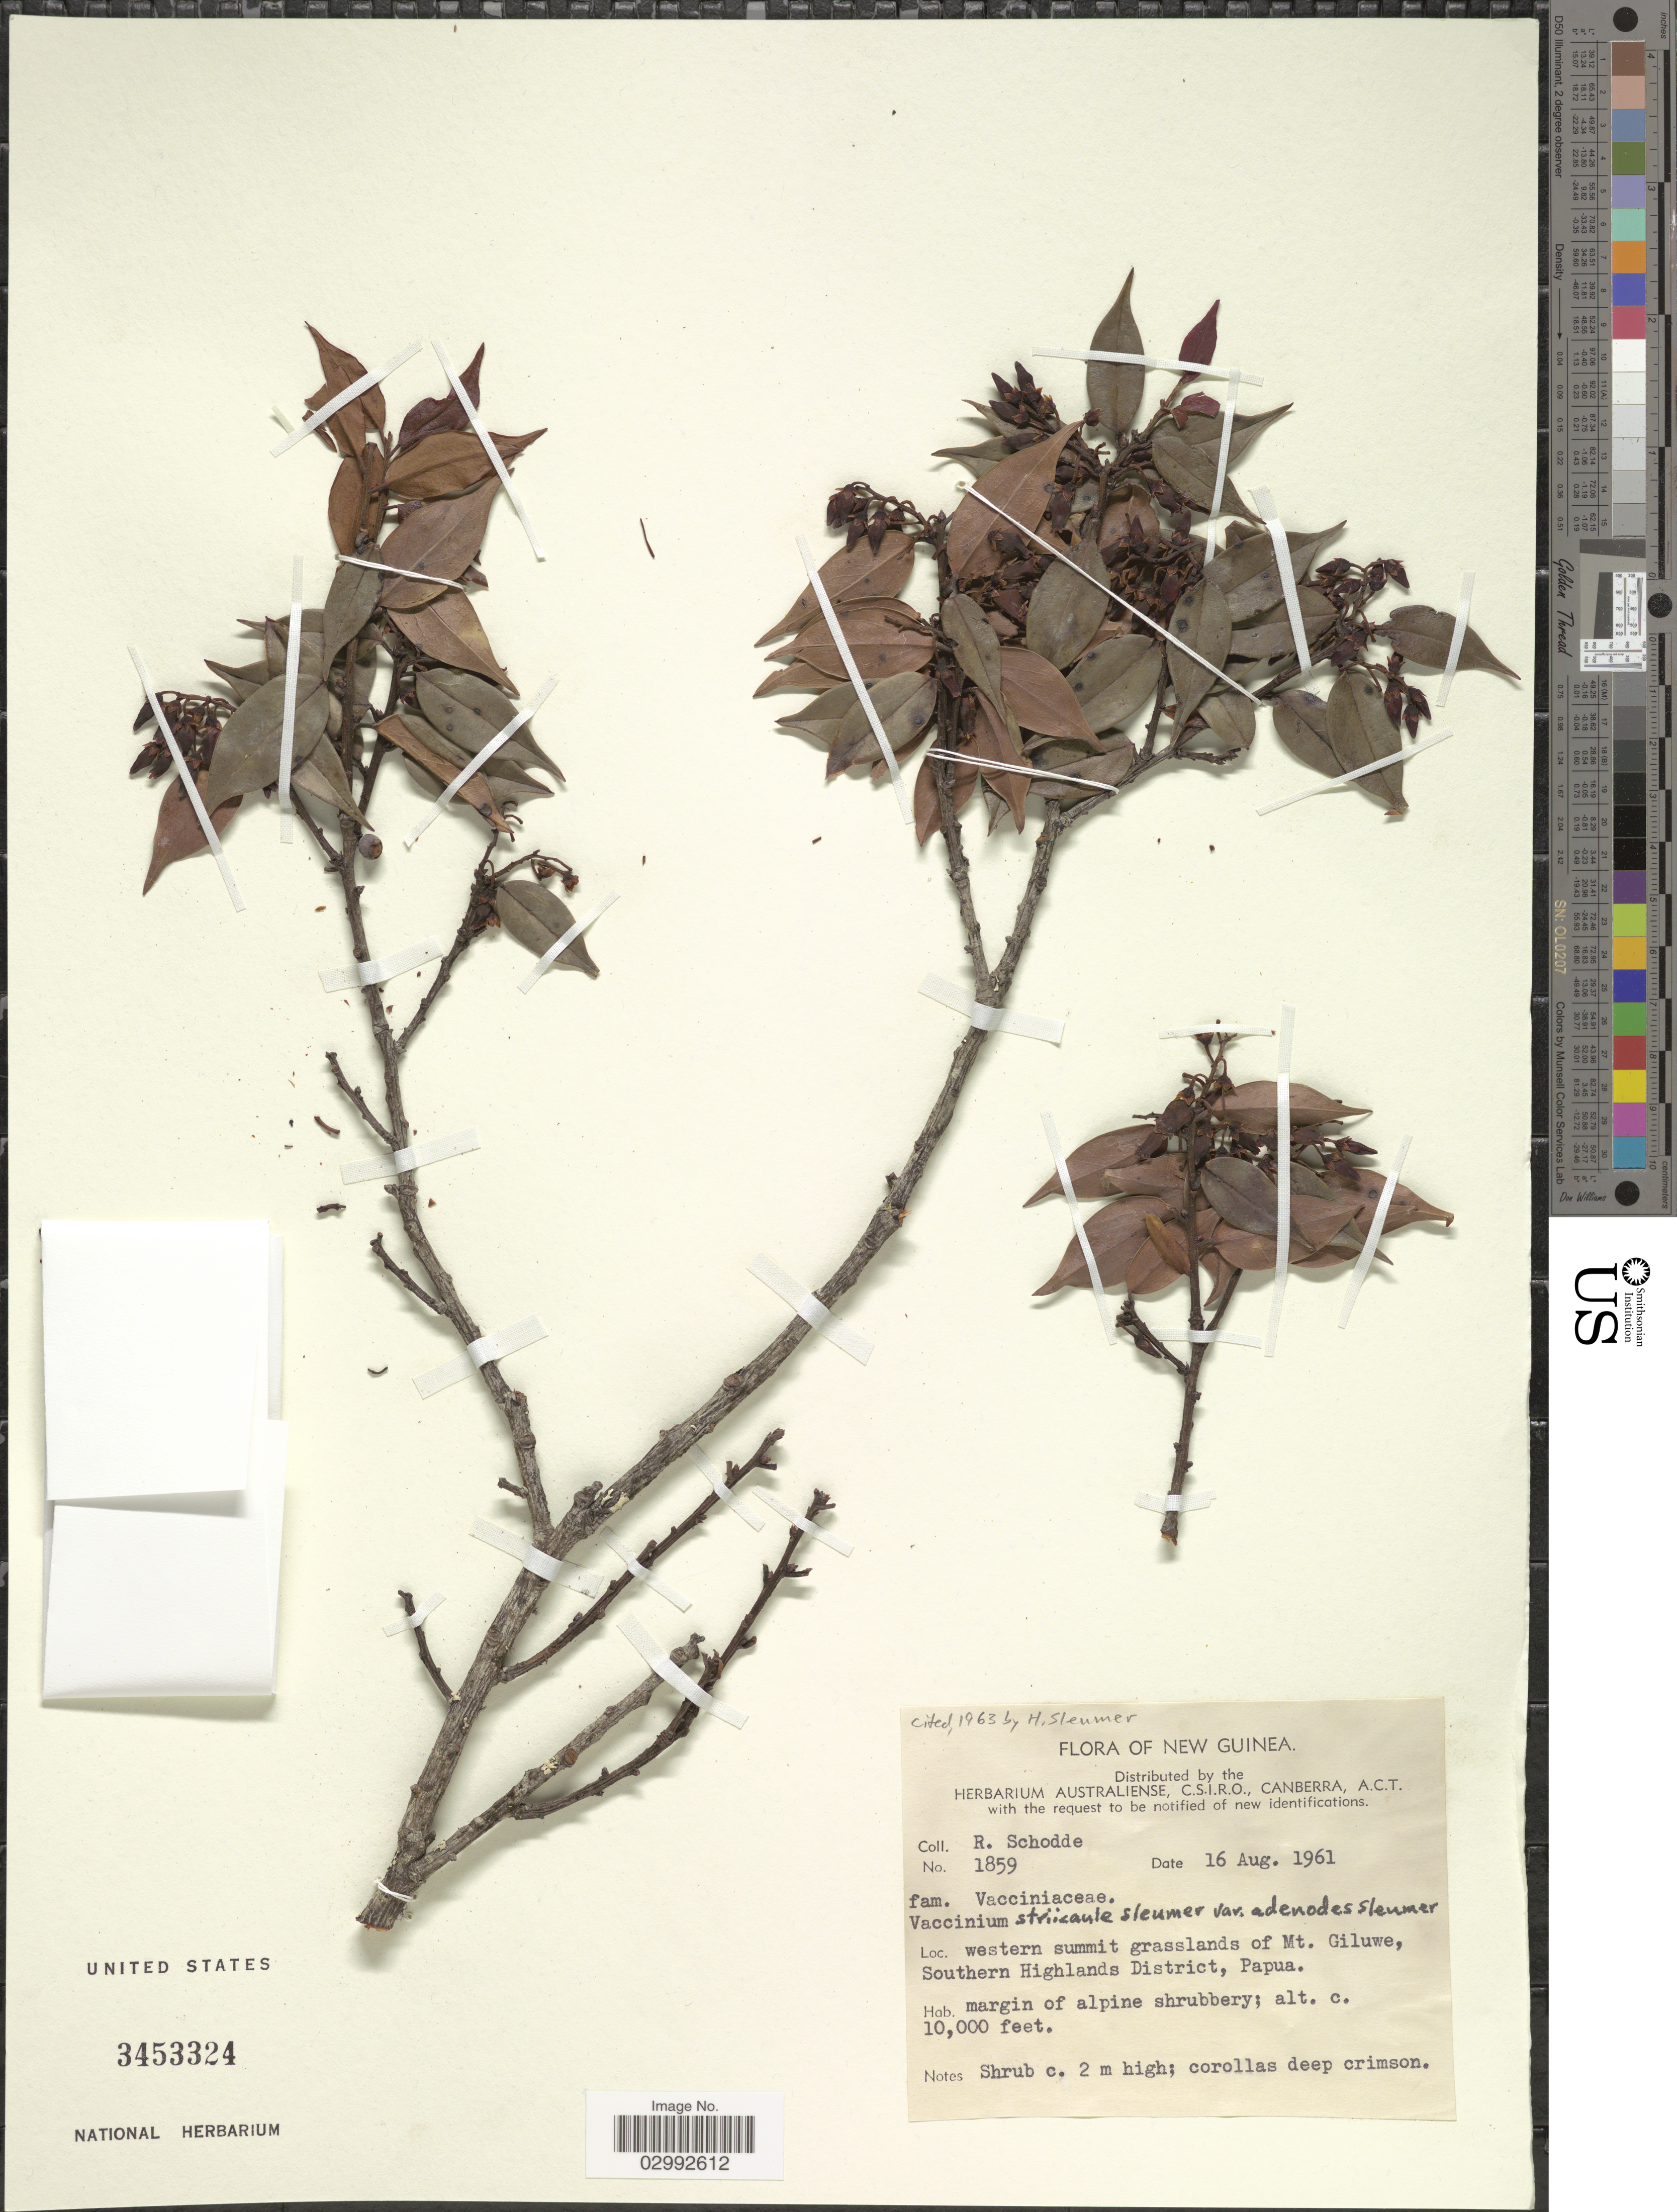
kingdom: Plantae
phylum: Tracheophyta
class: Magnoliopsida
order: Ericales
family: Ericaceae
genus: Vaccinium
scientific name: Vaccinium striicaule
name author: Sleumer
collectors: R. Schodde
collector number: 1859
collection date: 1961-08-16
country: Papua New Guinea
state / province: Southern Highlands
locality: New Guinea, western summit grasslands of Mt. Giluwe, Southern Highlands District, Papua.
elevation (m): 3048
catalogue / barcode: US 3453324